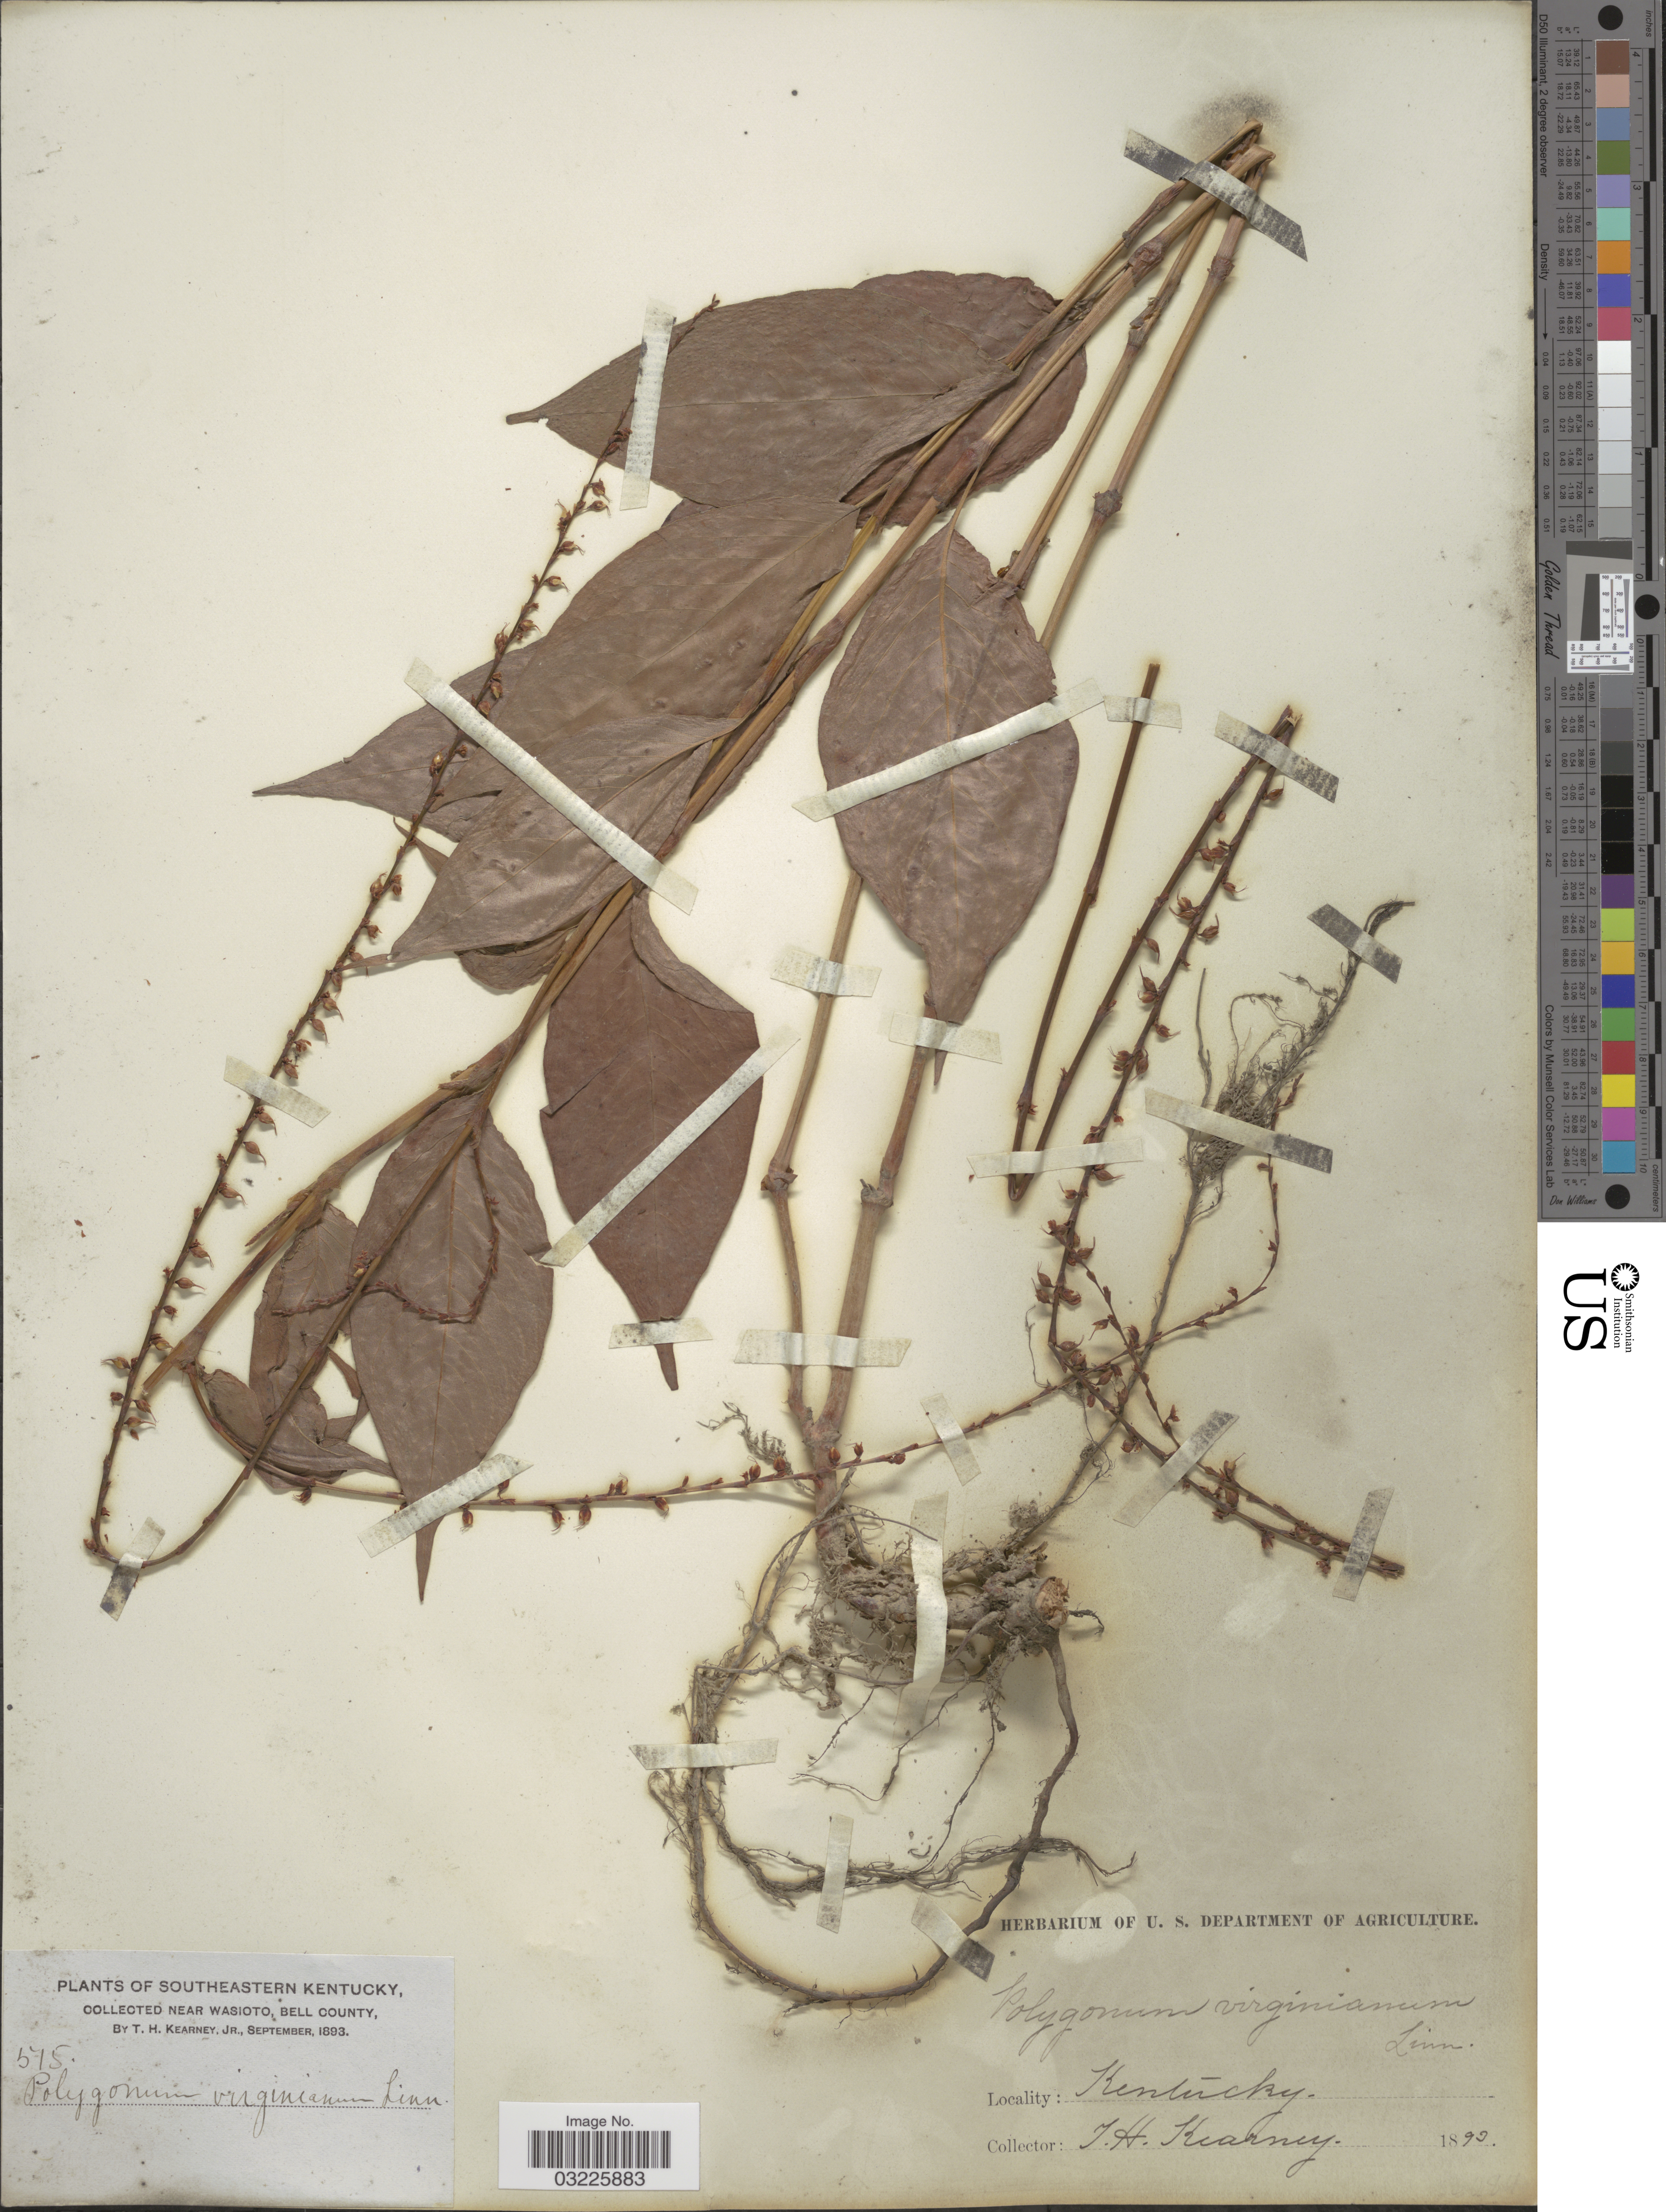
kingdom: Plantae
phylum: Tracheophyta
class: Magnoliopsida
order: Caryophyllales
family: Polygonaceae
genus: Persicaria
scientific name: Persicaria virginiana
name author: (L.) Gaertn.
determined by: Atha, D. E.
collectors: T. H. Kearney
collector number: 575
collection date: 1893-09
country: United States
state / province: Kentucky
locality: Southeastern Kentucky. Near Wasioto, Bell County.